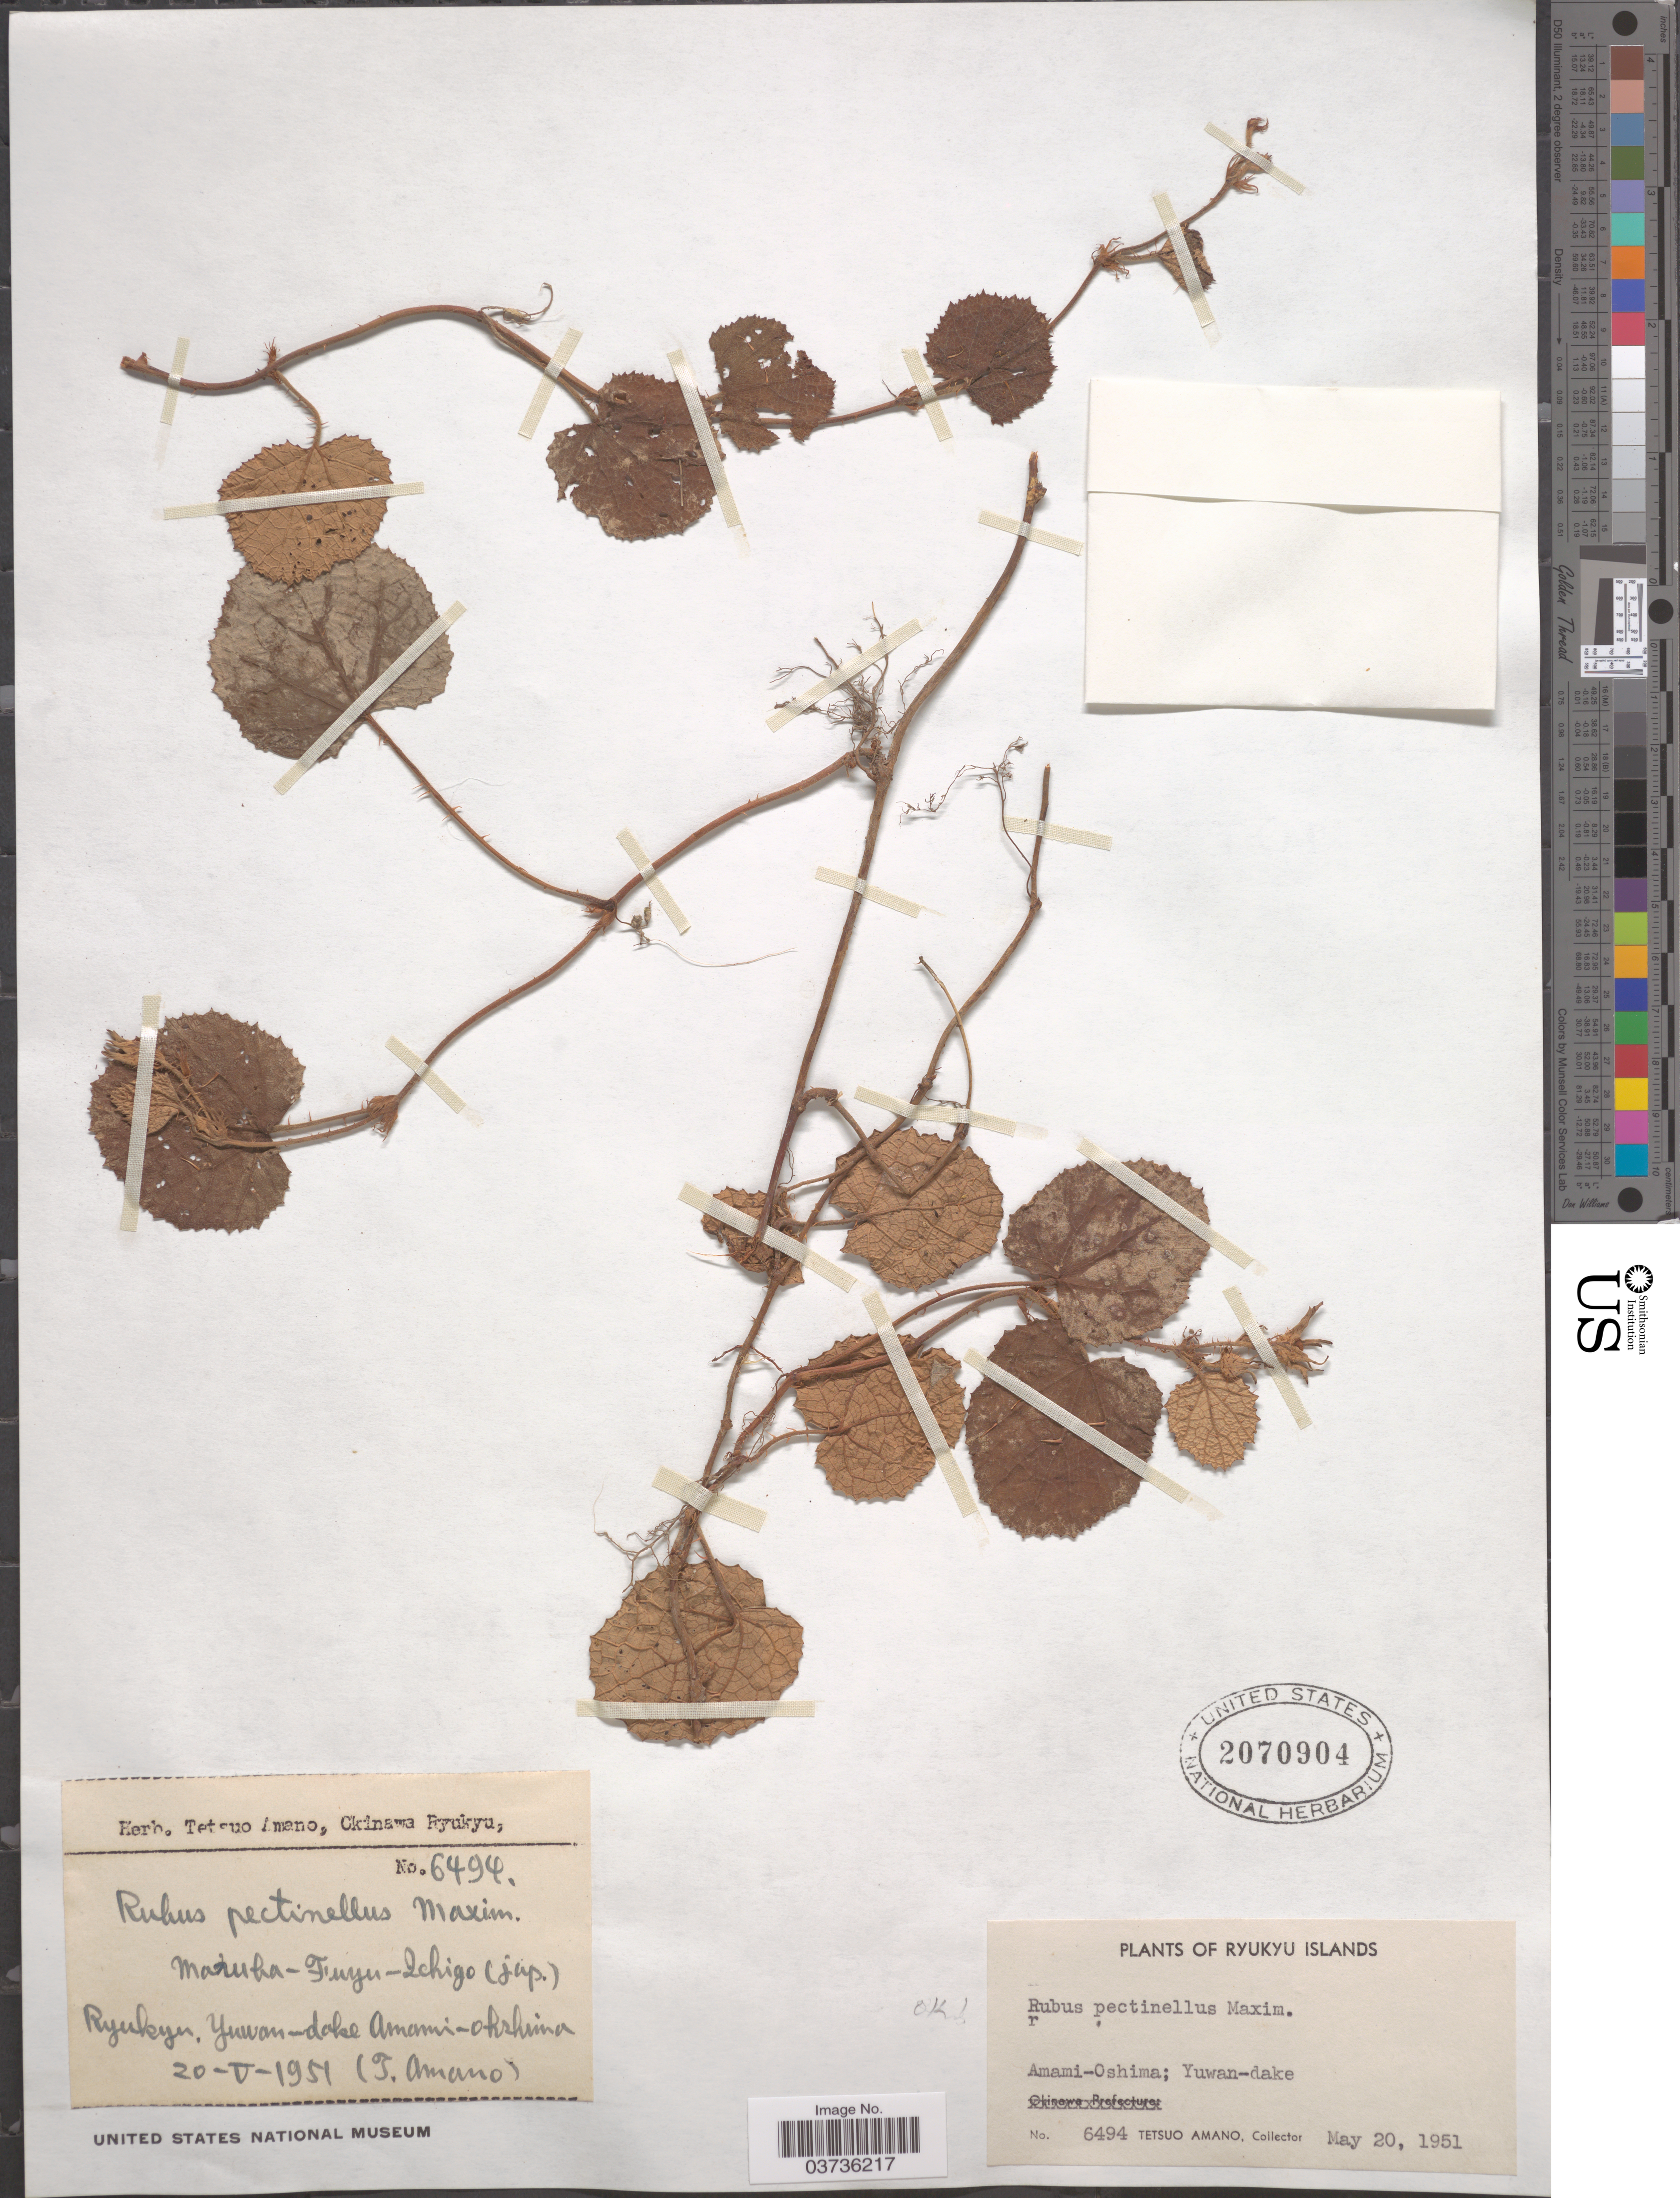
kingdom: Plantae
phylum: Tracheophyta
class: Magnoliopsida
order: Rosales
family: Rosaceae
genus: Rubus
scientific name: Rubus pectinellus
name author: Maxim.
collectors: T. Amano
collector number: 6494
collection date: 1951-05-20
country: Japan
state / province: Okinawa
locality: Ryukyu Islands. Amami-Oshima; Yuwan-dake.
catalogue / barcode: US 2070904